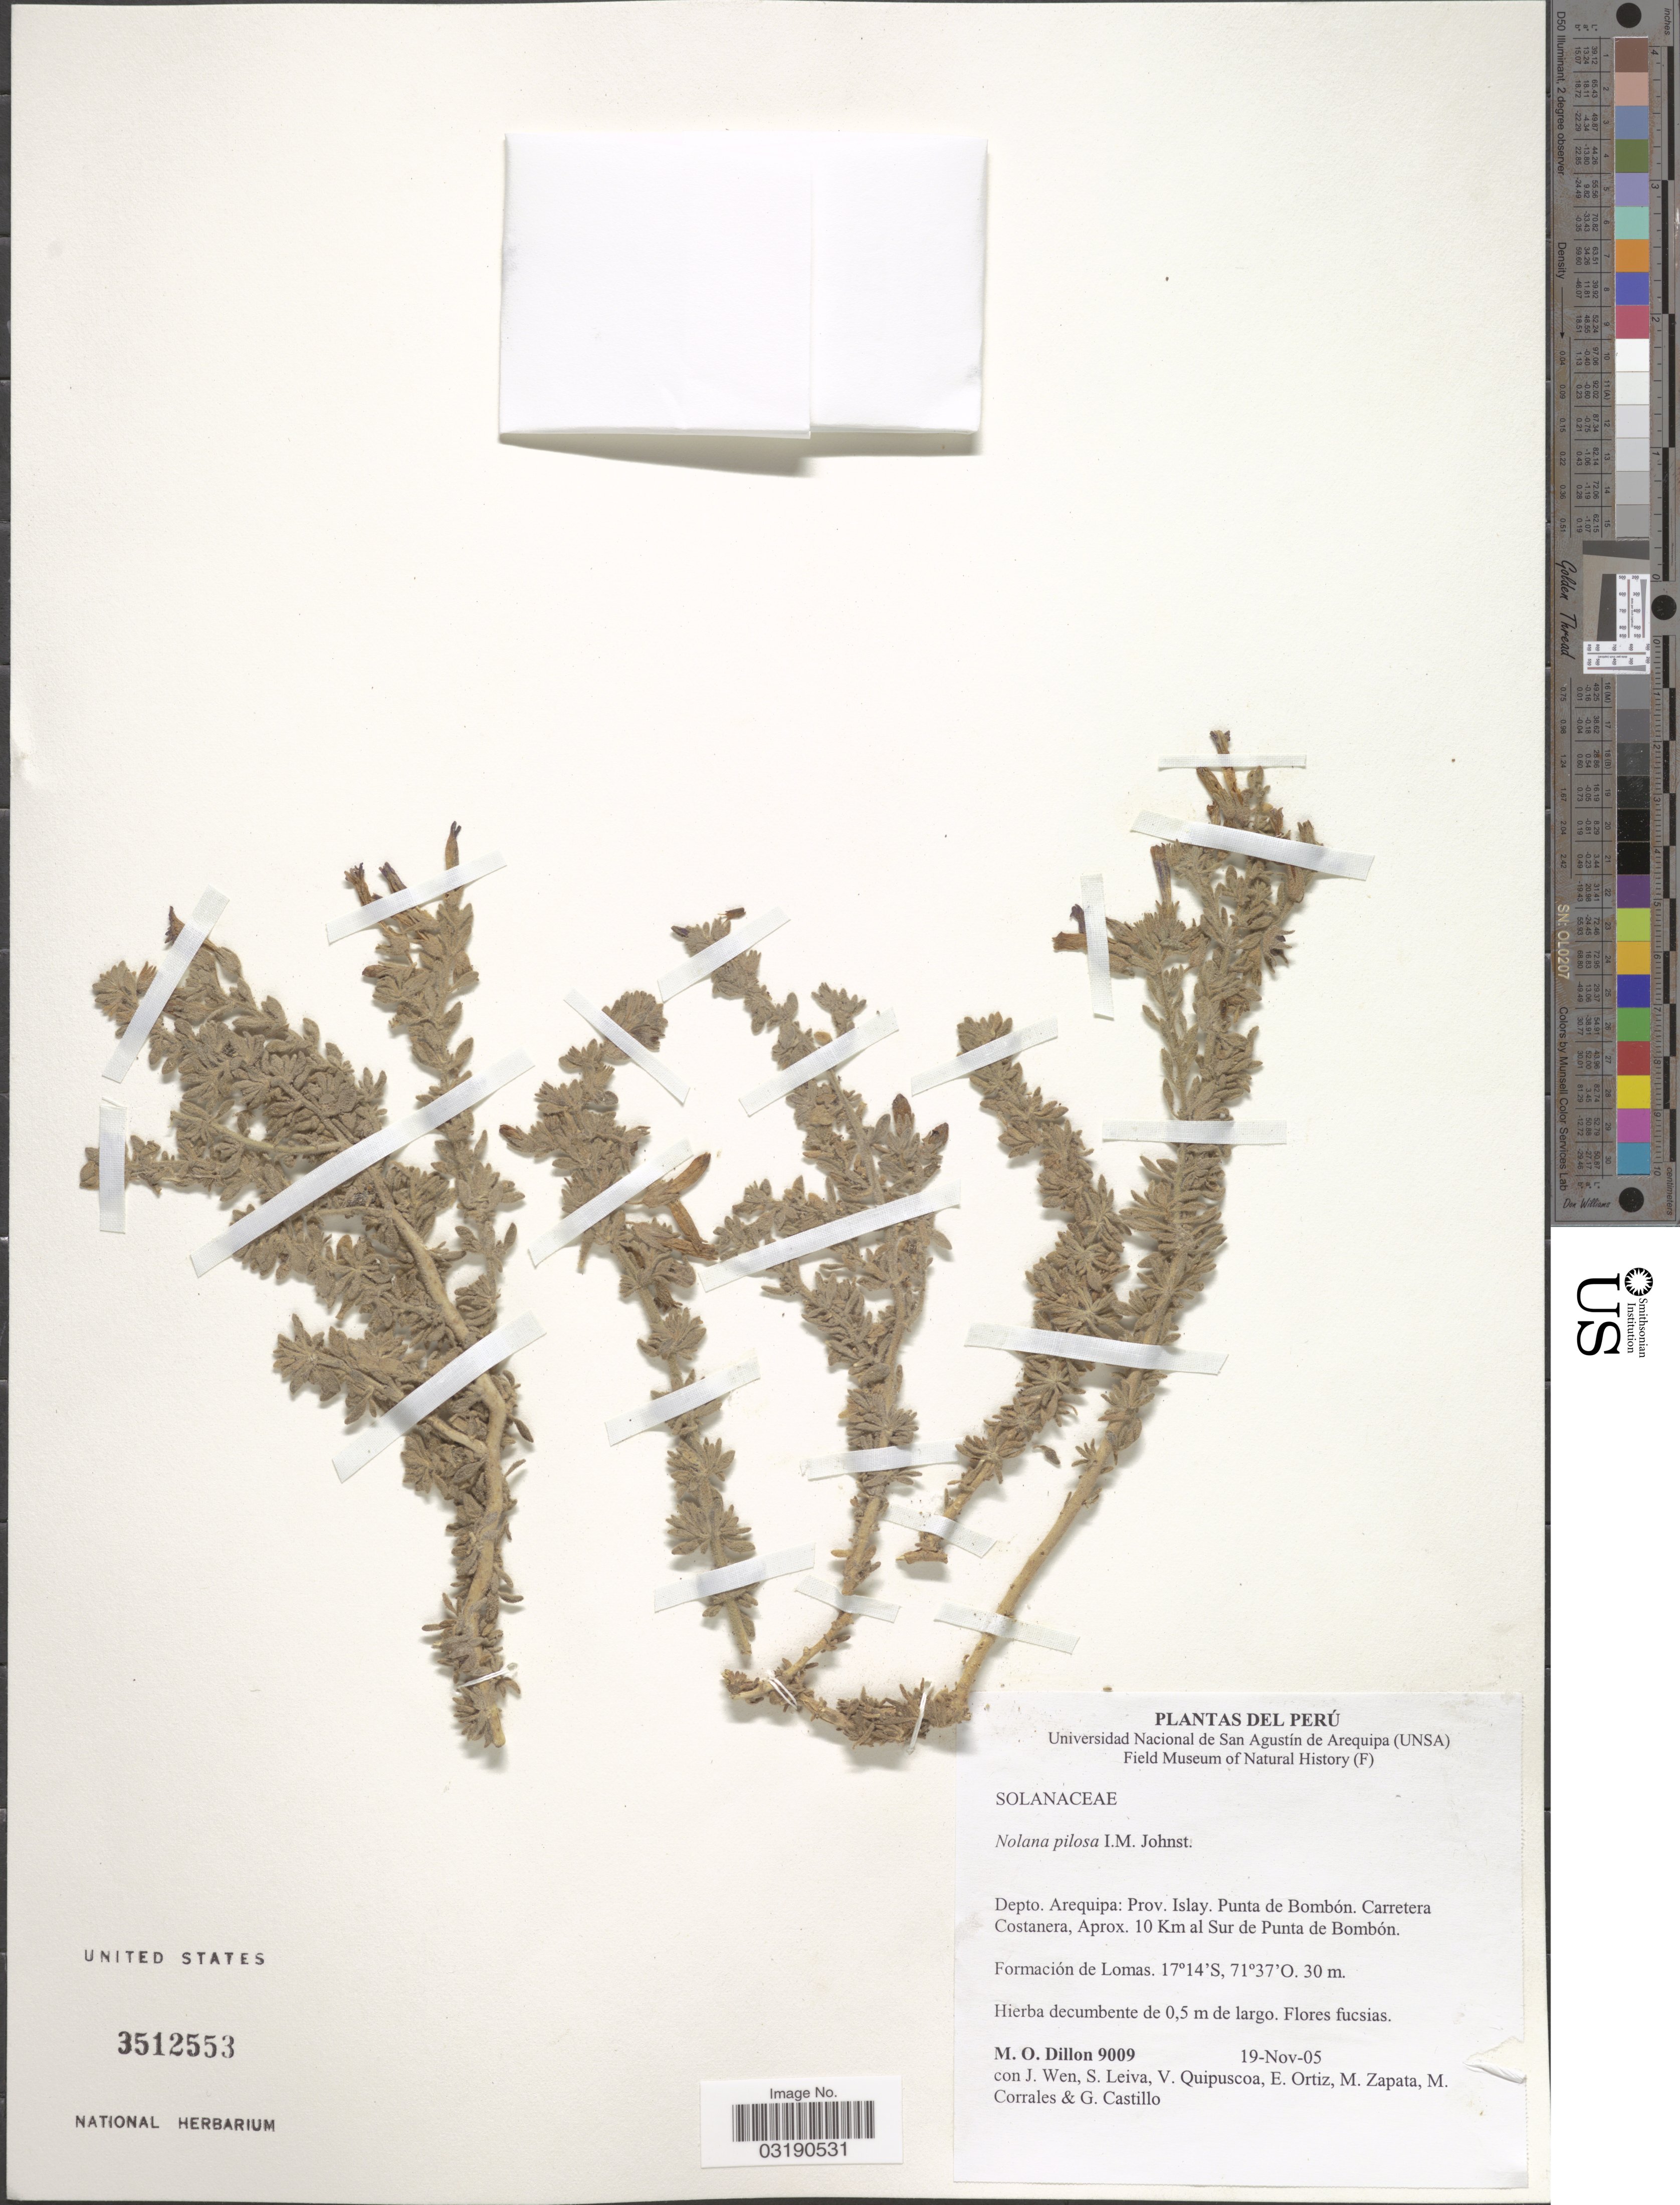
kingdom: Plantae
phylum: Tracheophyta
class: Magnoliopsida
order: Solanales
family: Solanaceae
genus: Nolana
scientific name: Nolana pilosa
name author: I.M. Johnst.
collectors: M. O. Dillon, J. Wen, S. Leiva, V. Quipuscoa & et al.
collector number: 9009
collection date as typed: Transcribed d/m/y: 19/11/5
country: Peru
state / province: Arequipa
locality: Depto. Arequipa: Prov. Islay, Punta de Bombón. Carretera Costanera, Aprox. 10 Km al Sur de Punta de Bombón.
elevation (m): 30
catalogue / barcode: US 3512553